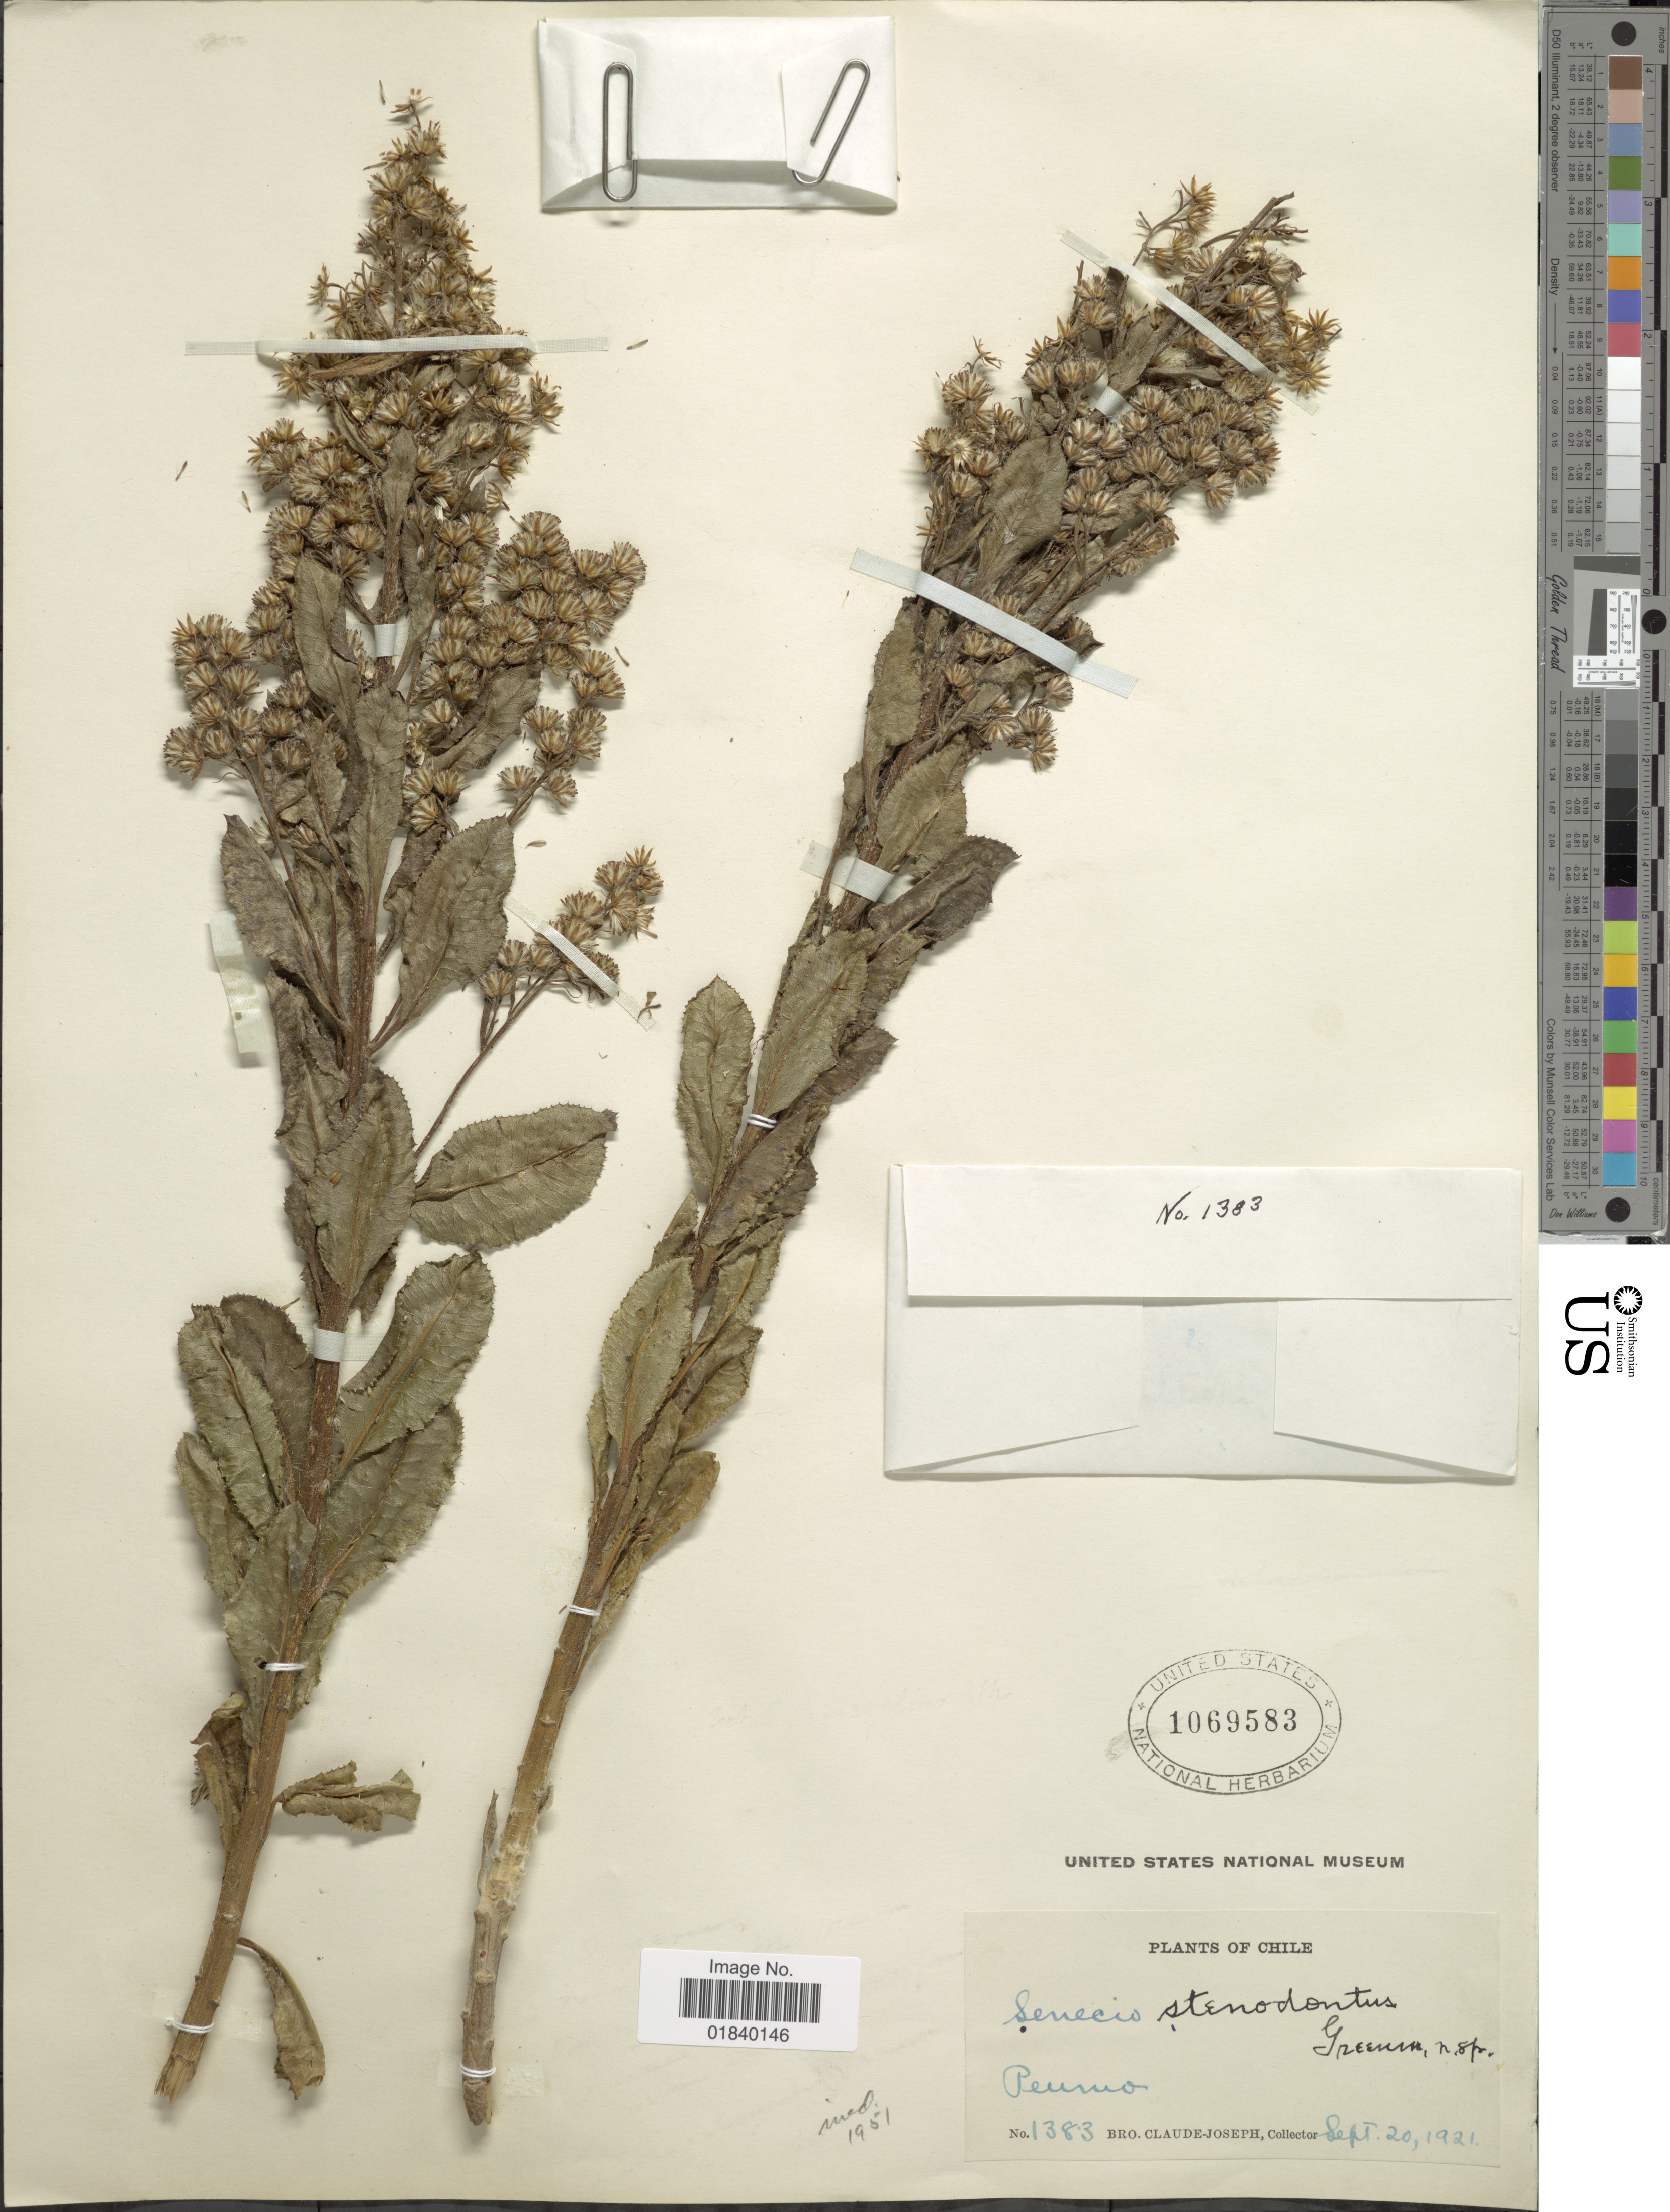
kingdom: Plantae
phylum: Tracheophyta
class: Magnoliopsida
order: Asterales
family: Asteraceae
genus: Senecio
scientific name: Senecio stenodontus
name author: Greenm.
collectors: Bro. Claude-Joseph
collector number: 1383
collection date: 1921-09-20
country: Chile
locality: Peumo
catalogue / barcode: US 1069583